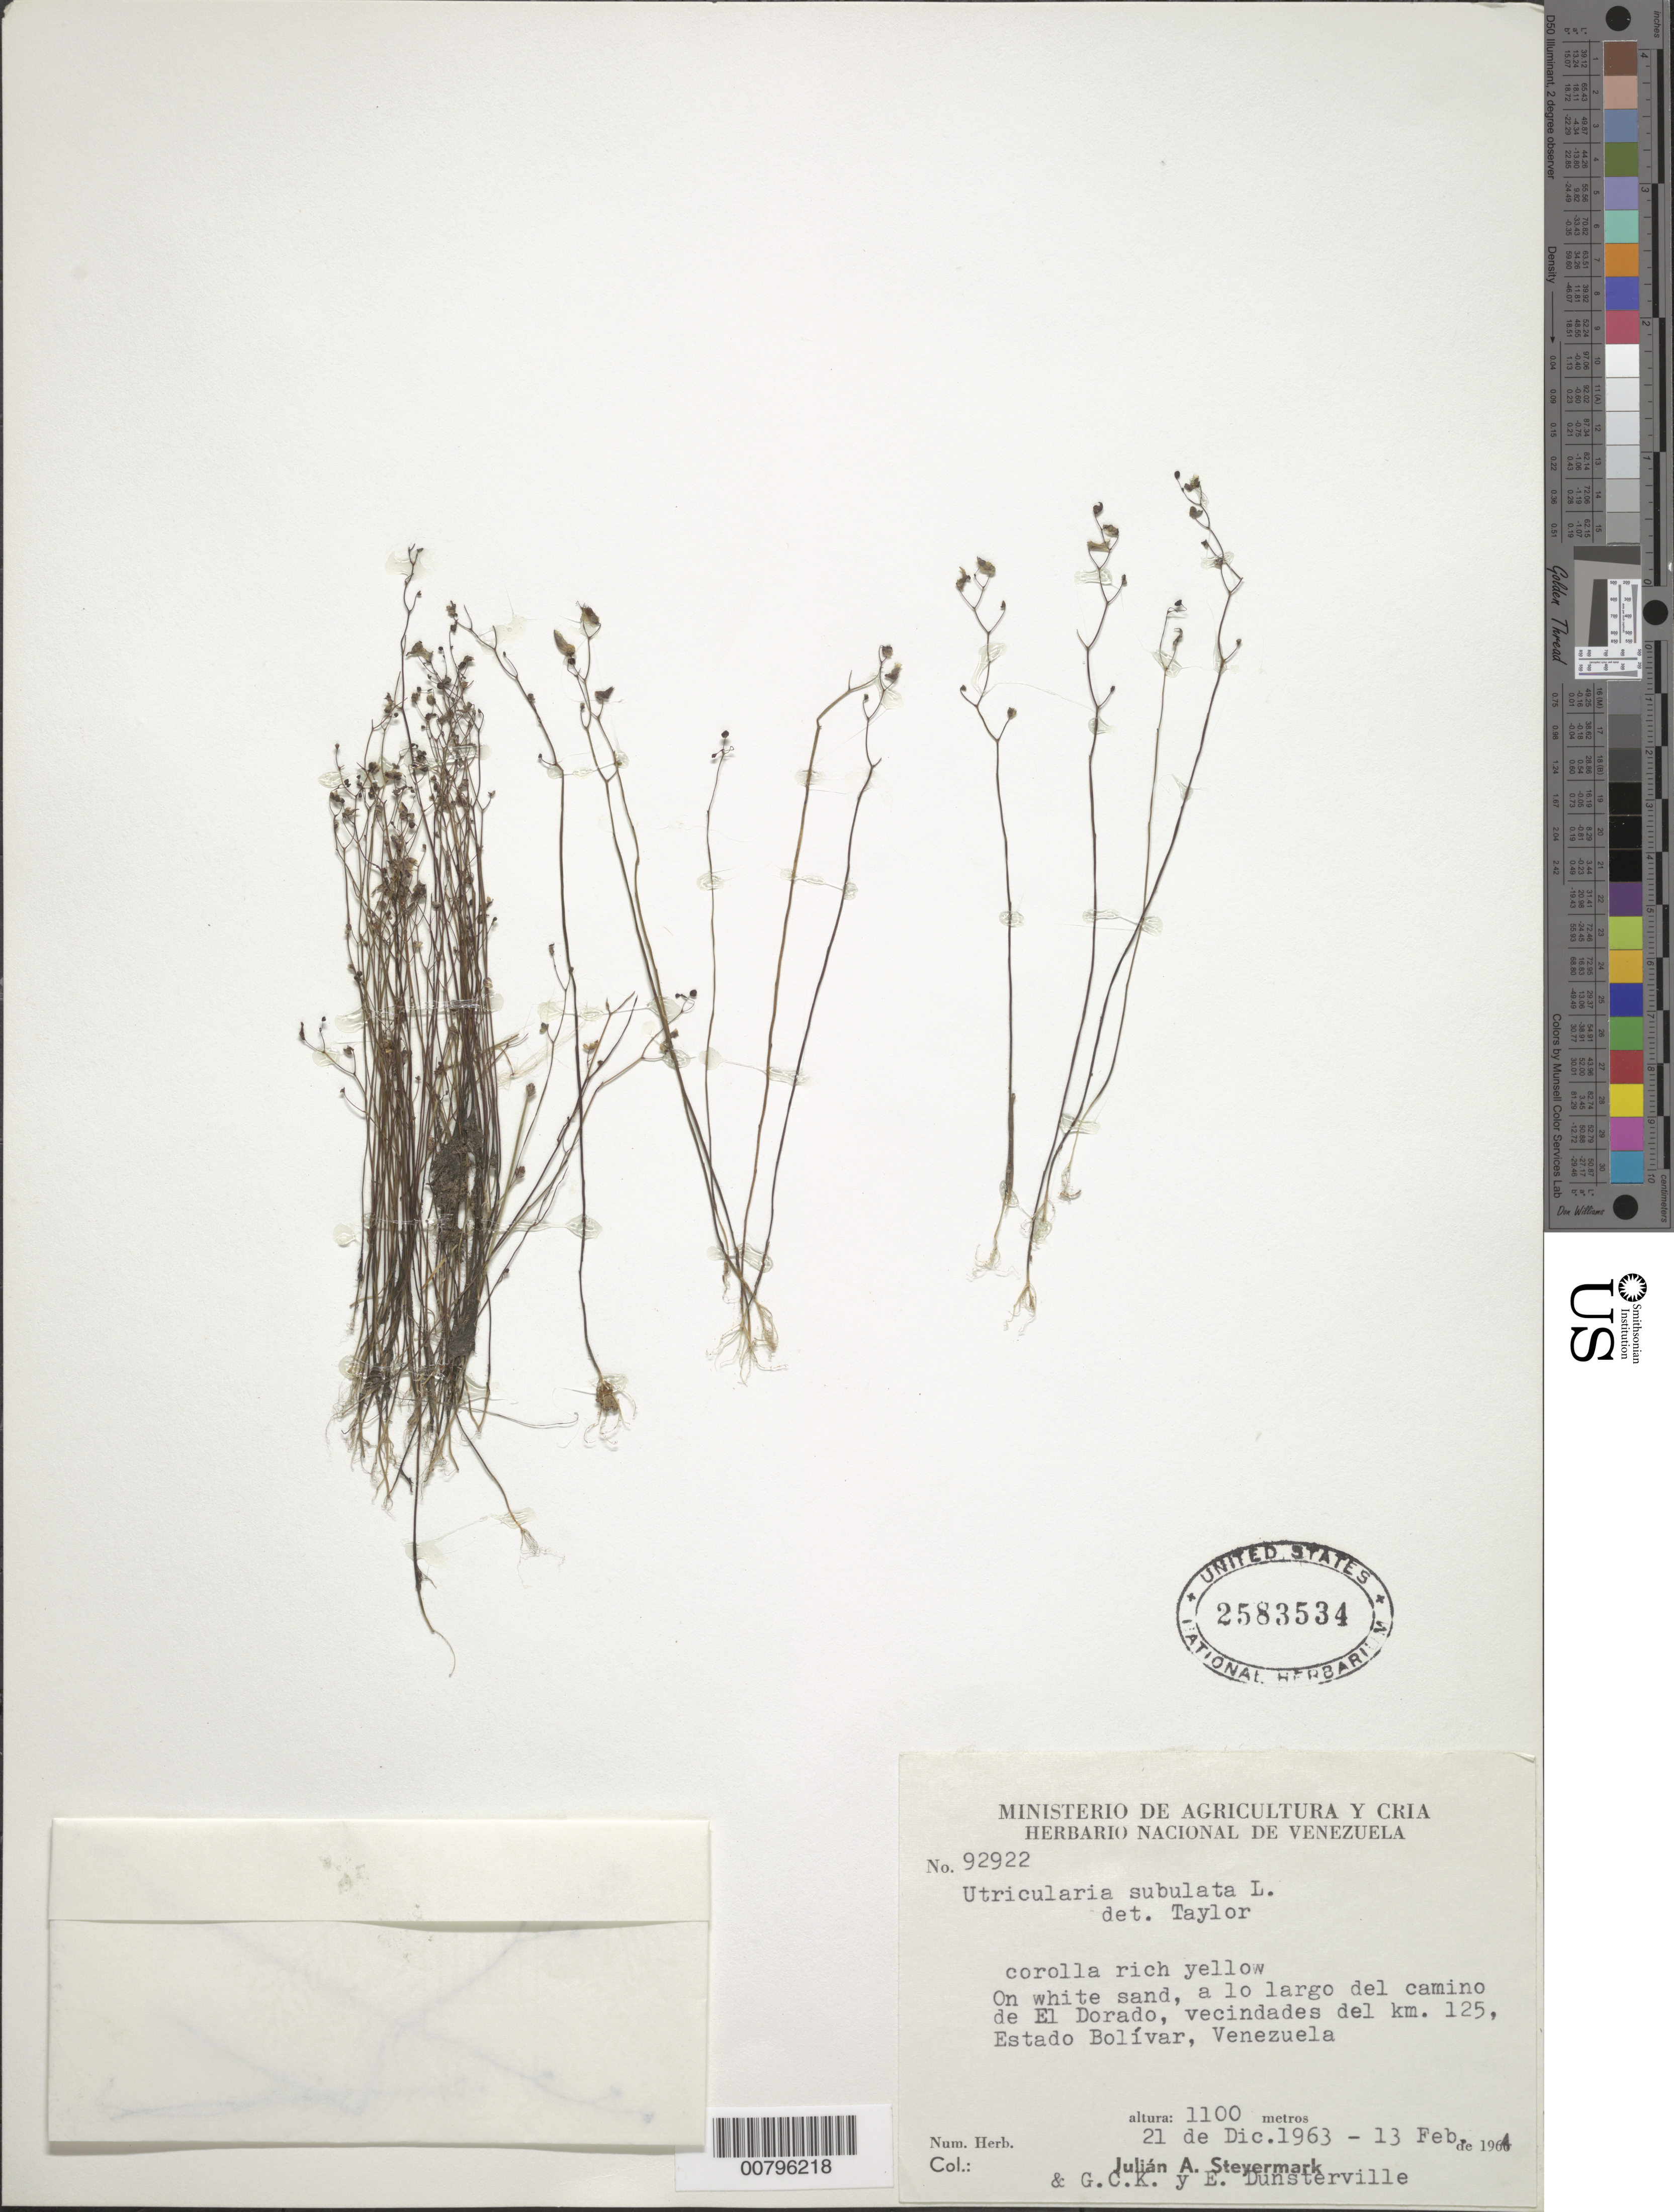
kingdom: Plantae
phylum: Tracheophyta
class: Magnoliopsida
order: Lamiales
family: Lentibulariaceae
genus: Utricularia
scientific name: Utricularia subulata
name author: L.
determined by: Taylor, P.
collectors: J. Steyermark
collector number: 92922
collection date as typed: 21-Dec-63 to 13-Jan-64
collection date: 1963-12-21/1964-01-13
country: Venezuela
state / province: Bolívar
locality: El Dorado, km 125 vic.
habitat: White sand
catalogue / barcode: US 2583534